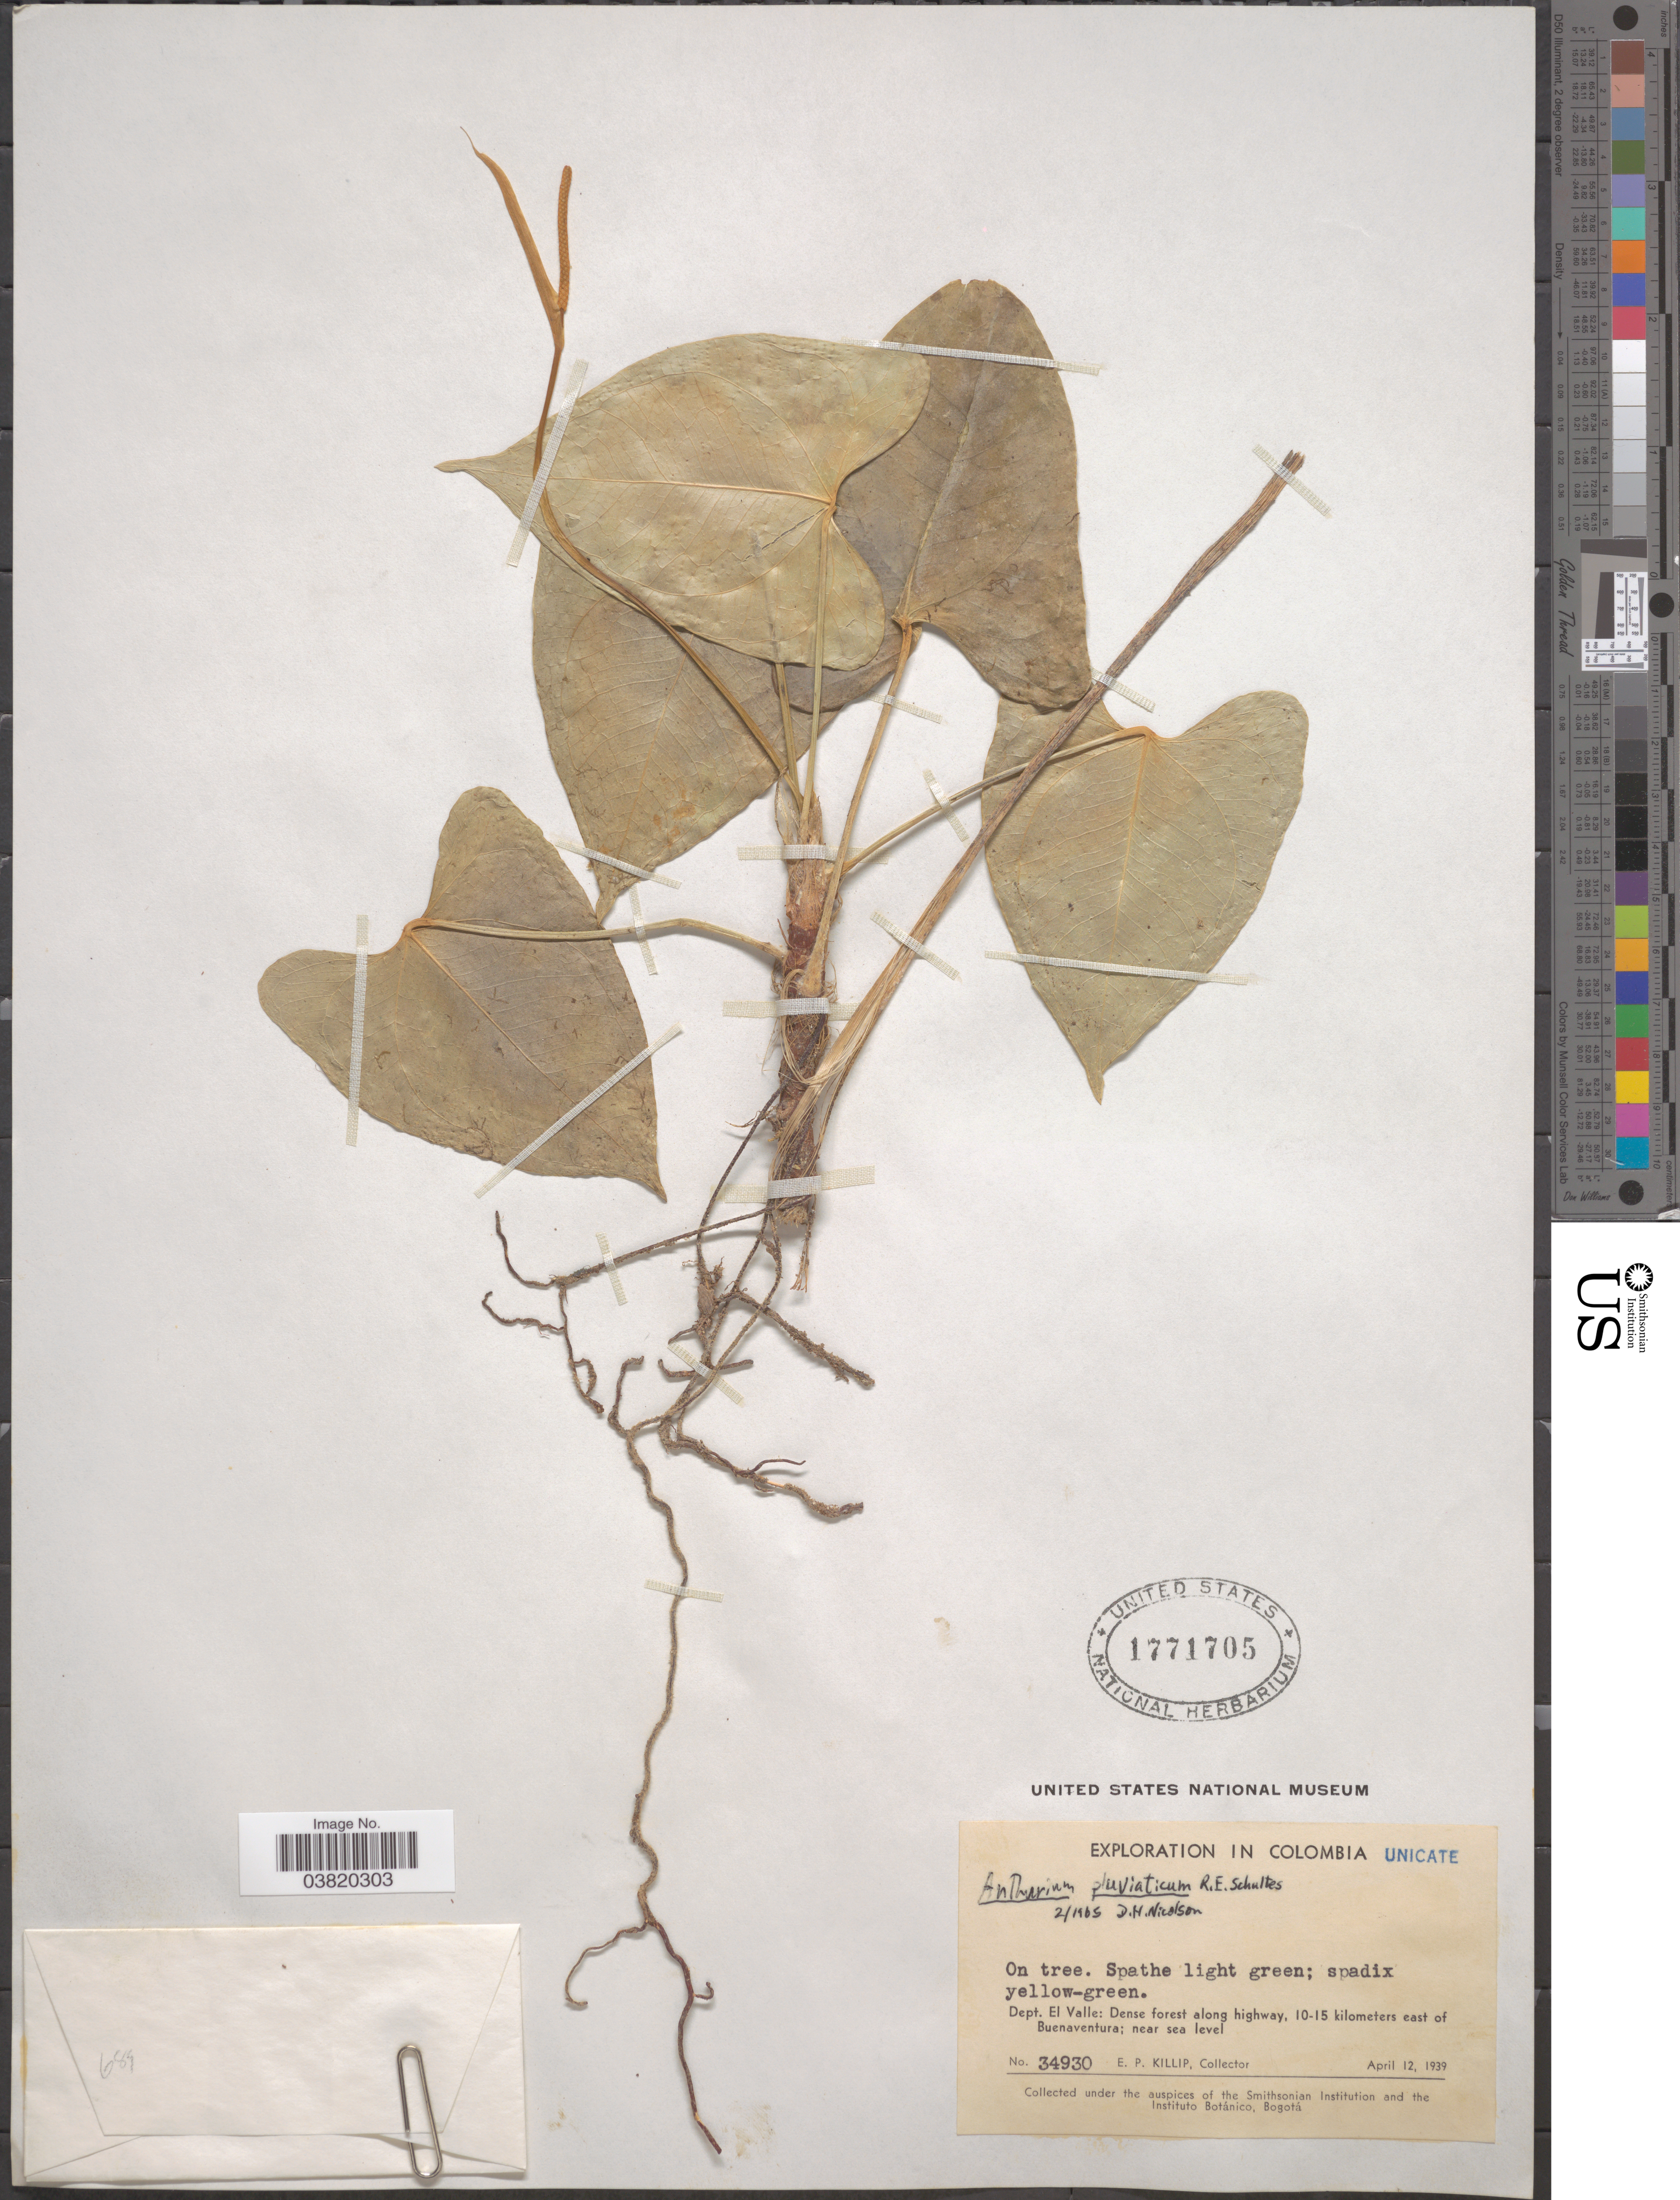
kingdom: Plantae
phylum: Tracheophyta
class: Liliopsida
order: Alismatales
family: Araceae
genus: Anthurium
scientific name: Anthurium pluviaticum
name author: R.E. Schult.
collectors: E. P. Killip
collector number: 34930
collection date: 1939-04-12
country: Colombia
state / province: Valle del Cauca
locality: Dept. El Valle: along highway, 10-15 kilometers east of Buenaventura.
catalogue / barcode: US 1771705